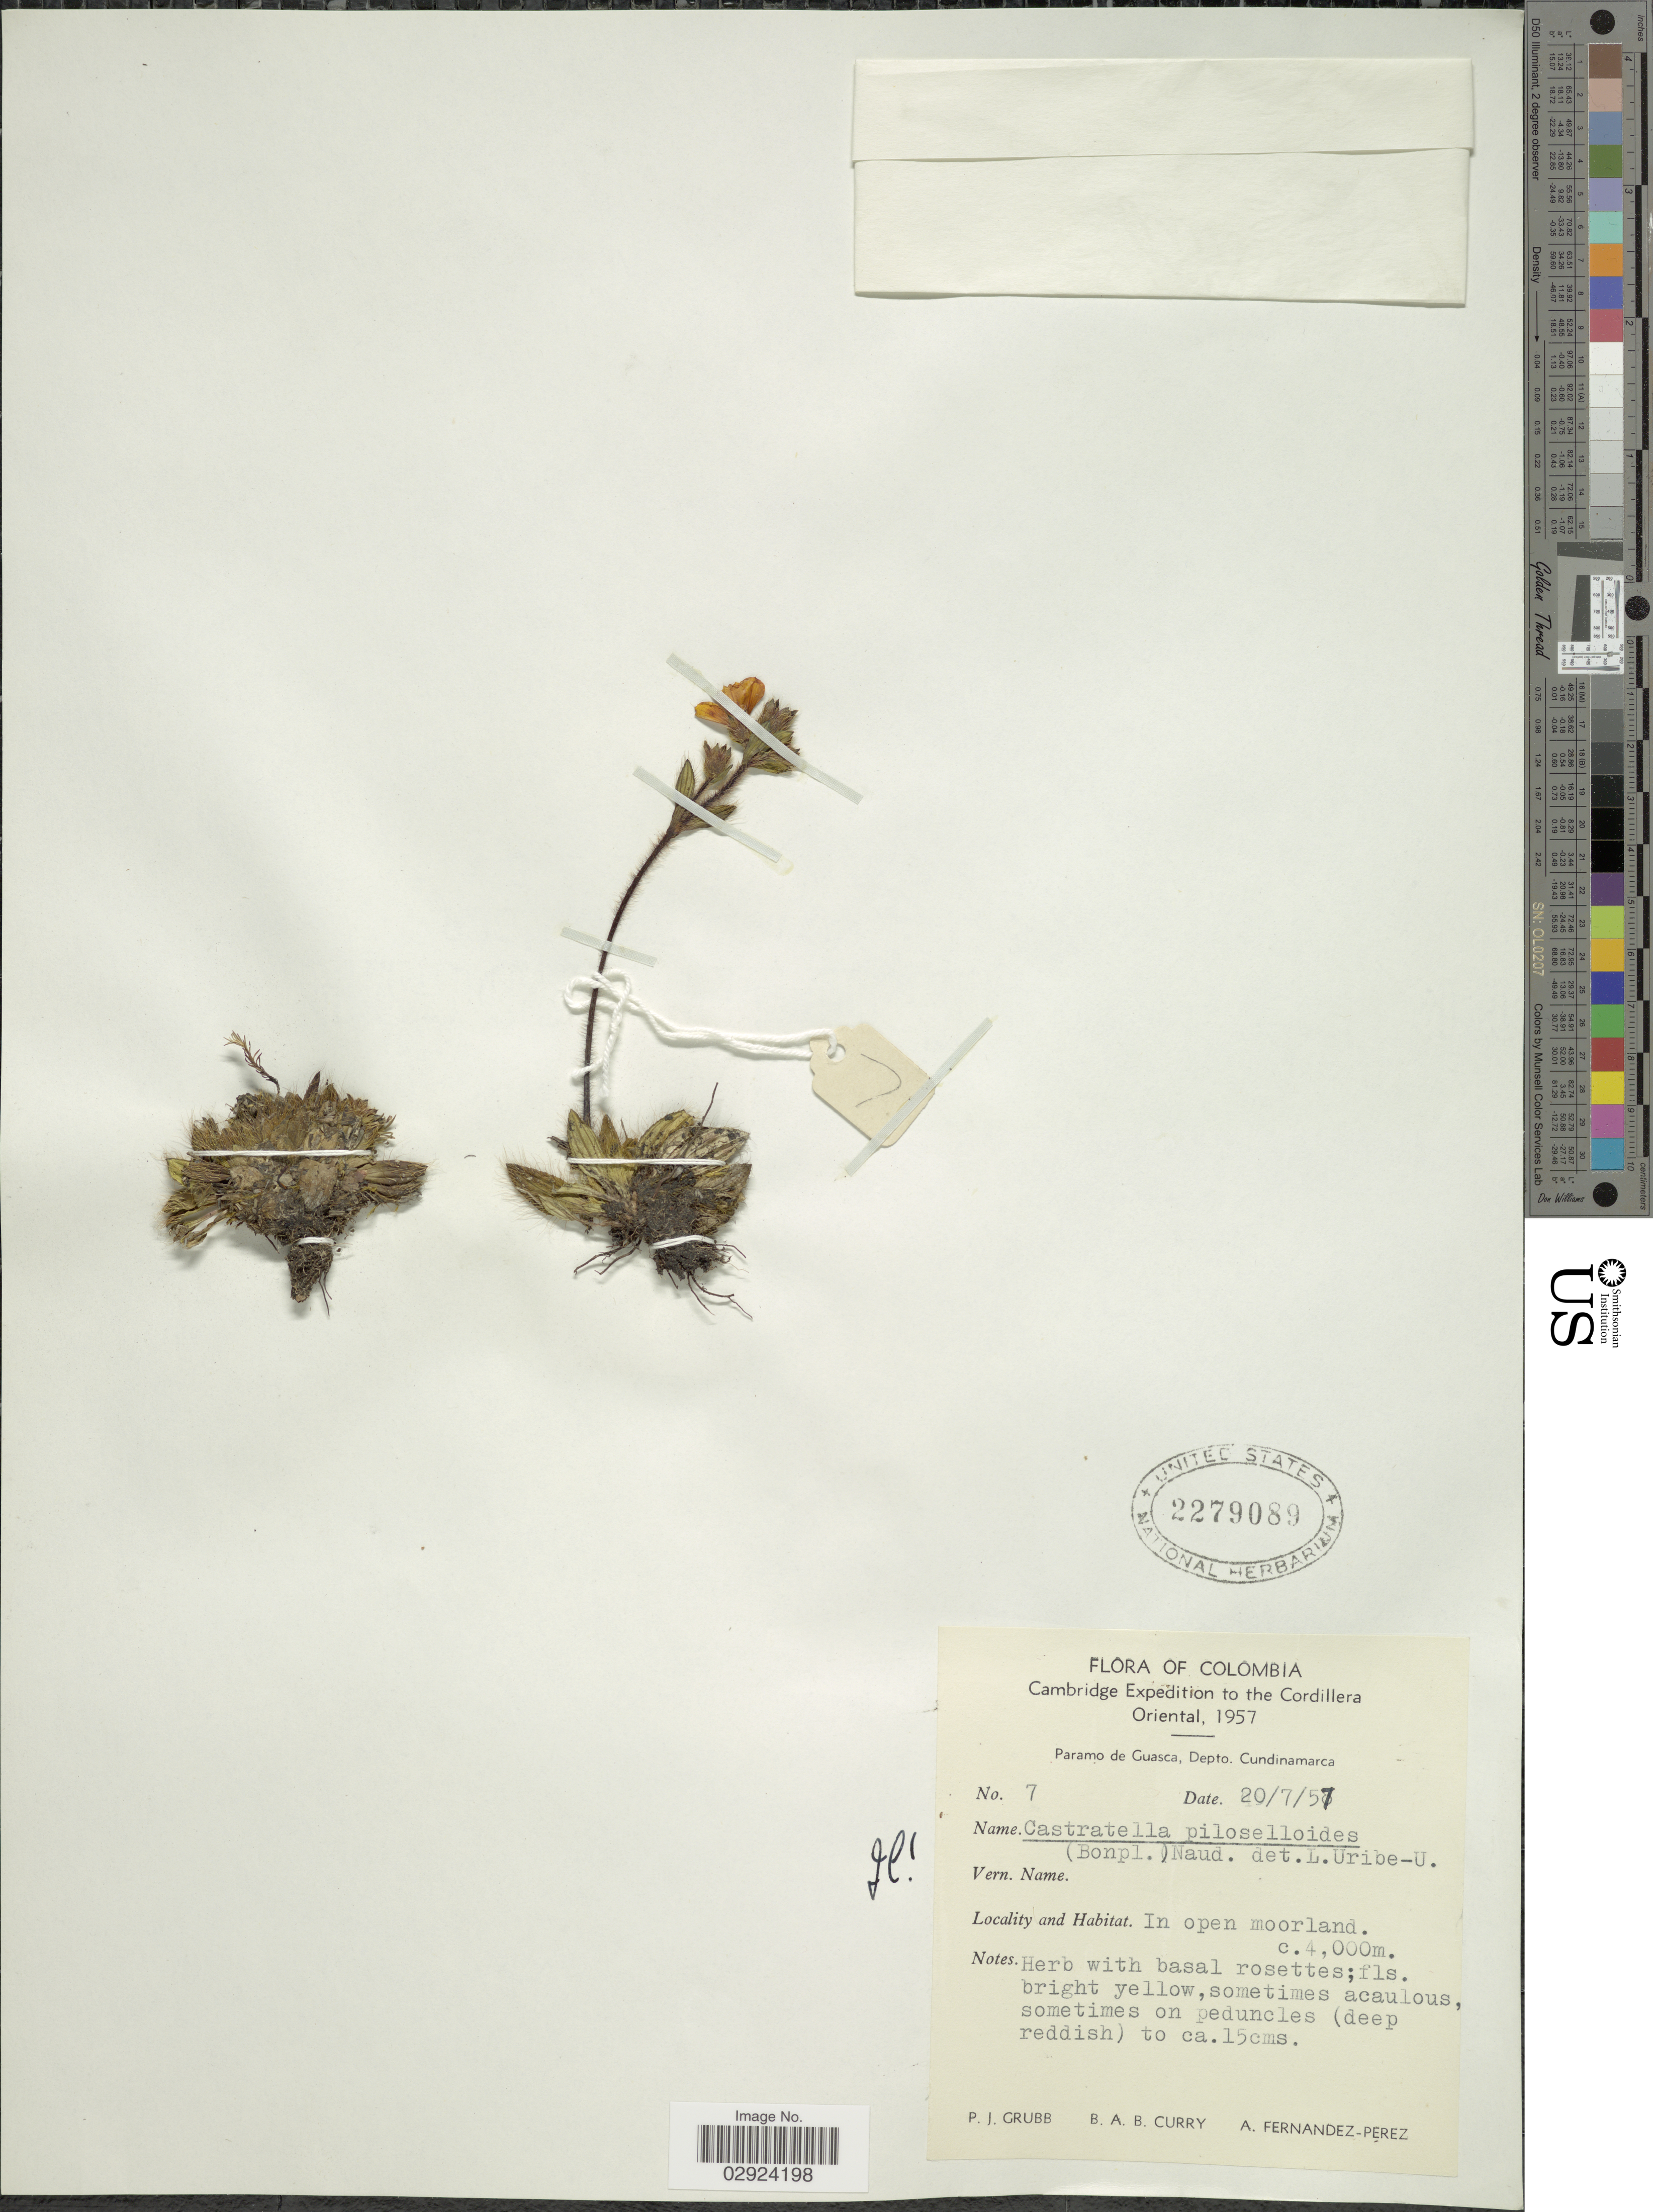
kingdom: Plantae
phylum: Tracheophyta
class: Magnoliopsida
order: Myrtales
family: Melastomataceae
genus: Castratella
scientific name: Castratella piloselloides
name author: (Bonpl.) Naudin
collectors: P. J. Grubb, B. A. B. Curry & A. Fernández-Pérez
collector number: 7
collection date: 1957-07-20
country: Colombia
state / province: Cundinamarca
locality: Cordillera Oriental, Paramo de Guasca, Depto. Cundinamarca, In open moorland.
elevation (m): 4000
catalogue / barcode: US 2279089